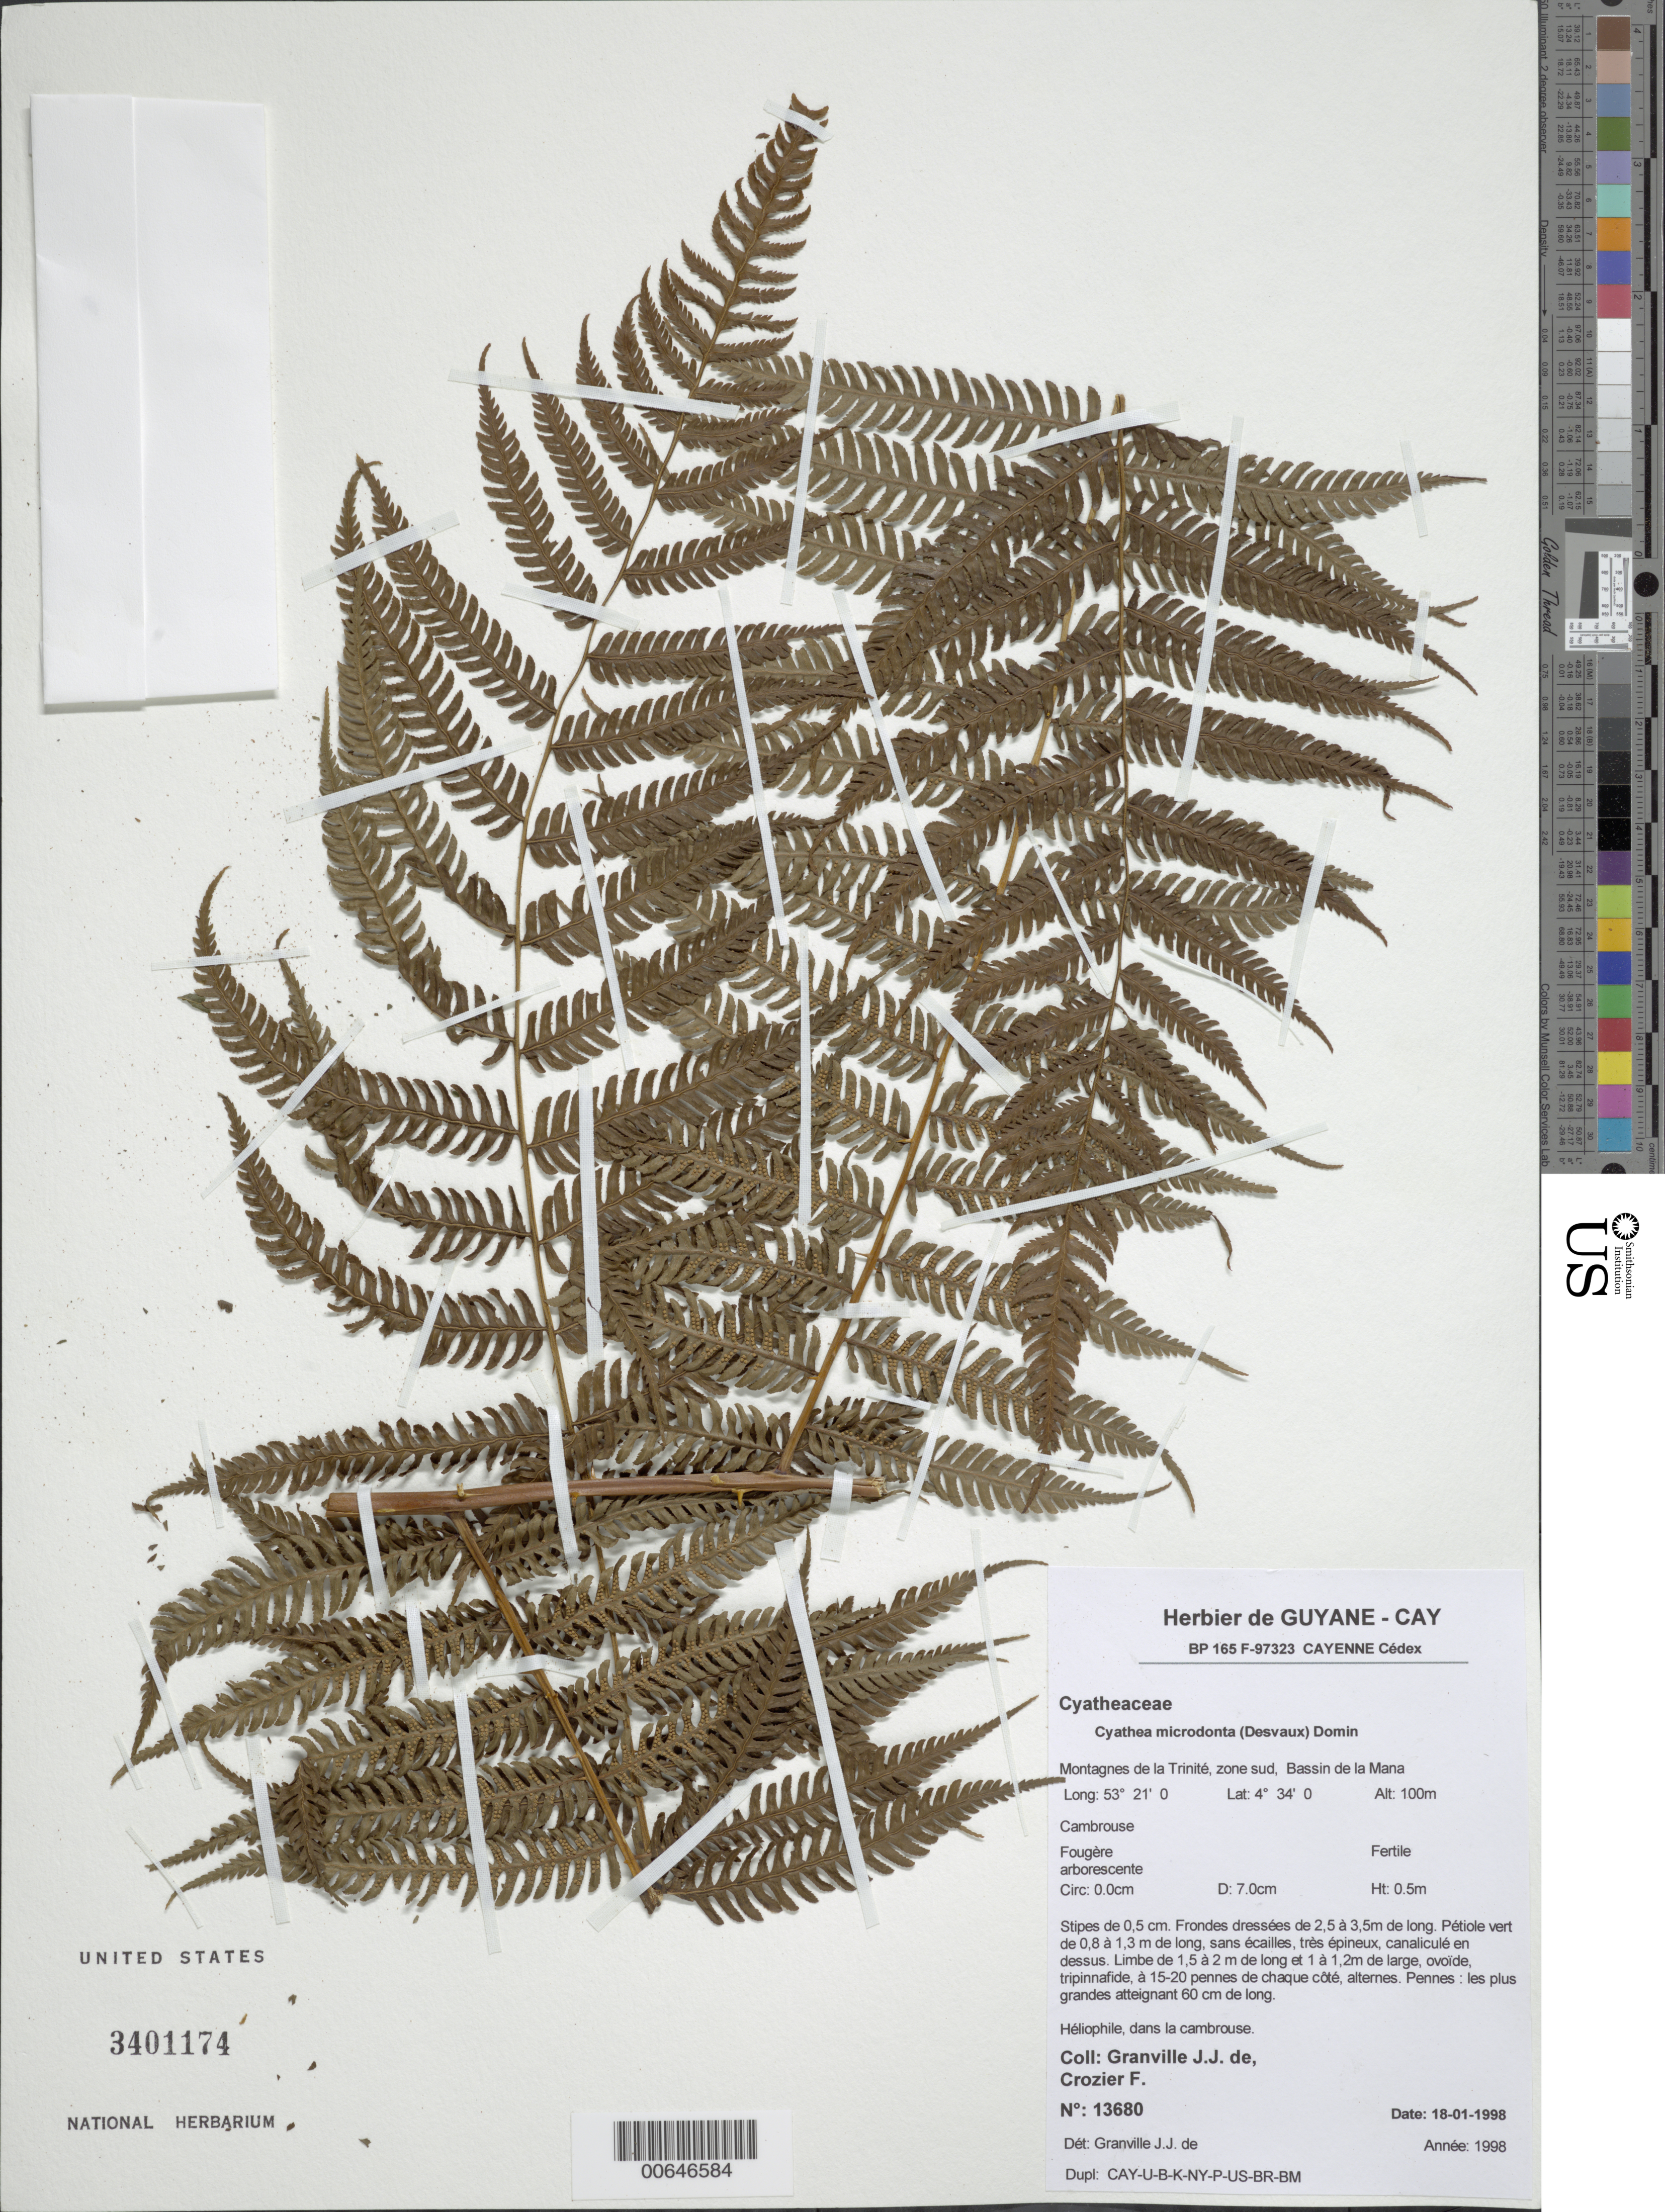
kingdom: Plantae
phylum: Tracheophyta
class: Polypodiopsida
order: Cyatheales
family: Cyatheaceae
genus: Cyathea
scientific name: Cyathea microdonta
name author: (Desv.) Domin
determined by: Granville, J. J. de, (CAY), Institut de Recherche pour le Developpement (IRD) (FRENCH GUIANA)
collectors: J.-J. de Granville & F. Crozier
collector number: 13680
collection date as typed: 18-Jan-98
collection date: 1998-01-18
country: French Guiana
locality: Montagnes de la Trinité, zone sud, Bassin de la Mana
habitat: Cambrouse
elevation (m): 100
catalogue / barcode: US 3401174